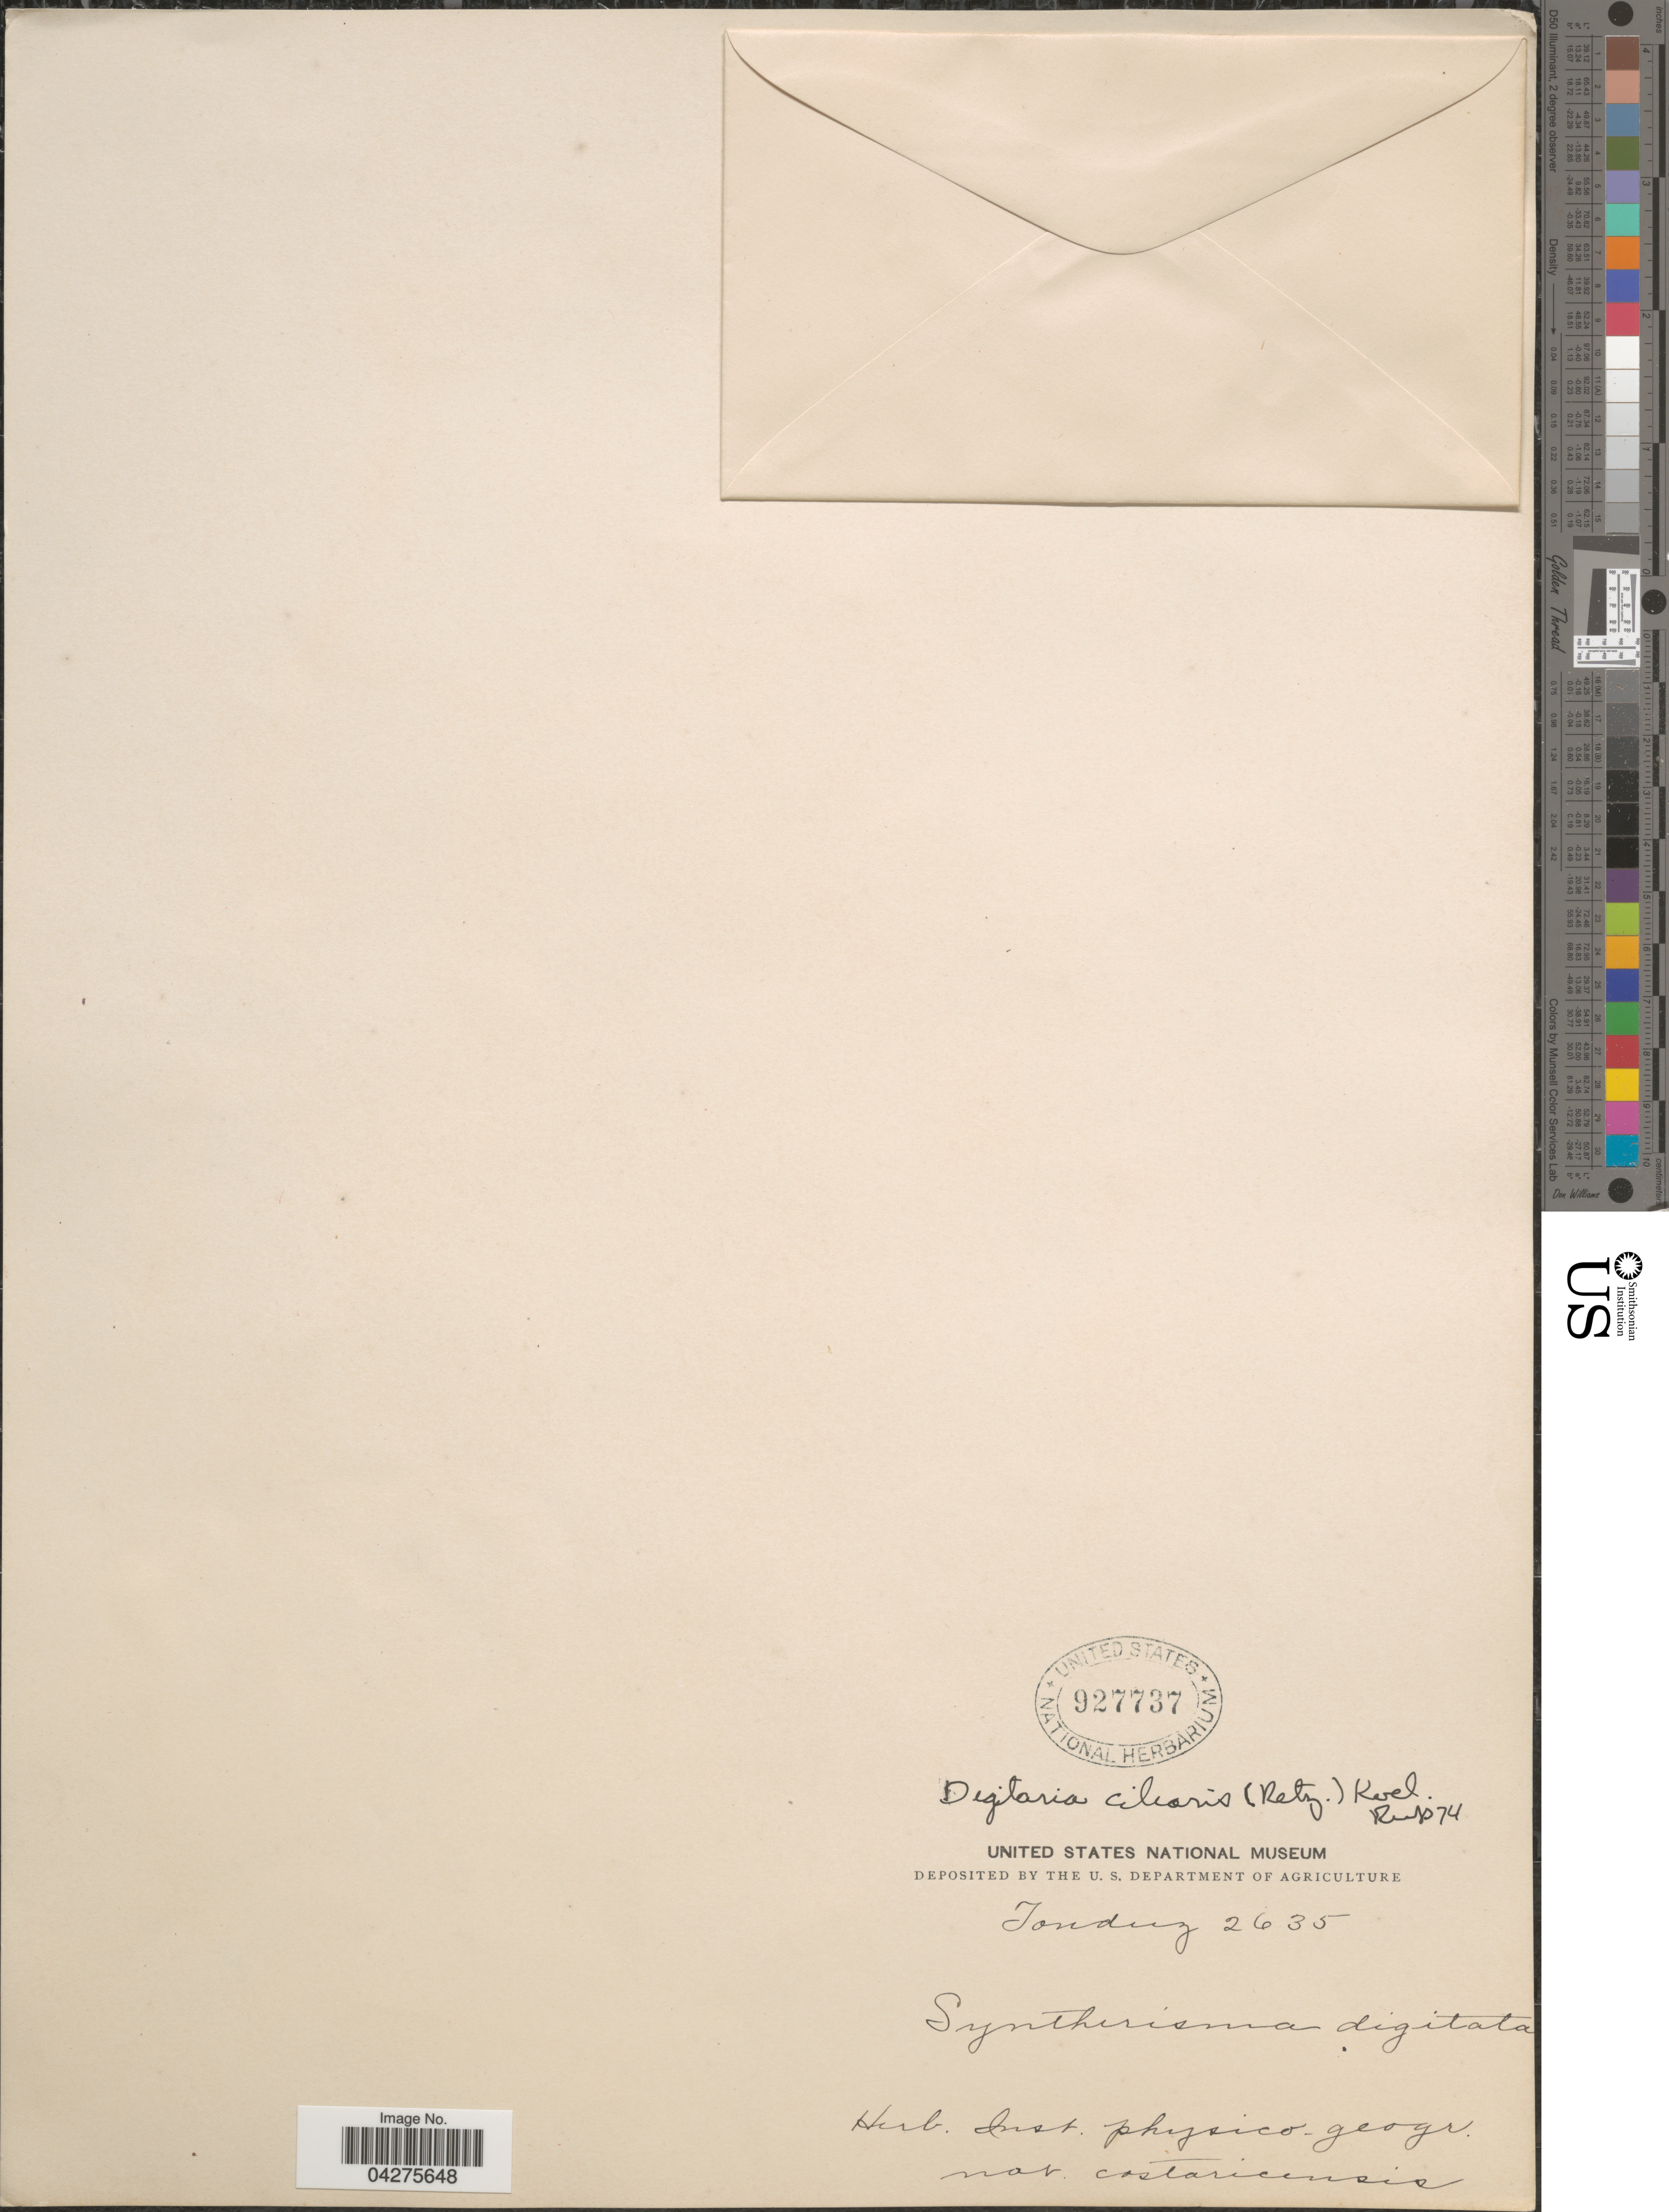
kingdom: Plantae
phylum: Tracheophyta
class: Liliopsida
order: Poales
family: Poaceae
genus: Digitaria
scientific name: Digitaria ciliaris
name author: (Retz.) Koeler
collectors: Tonduz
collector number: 2635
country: Costa Rica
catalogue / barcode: US 927737